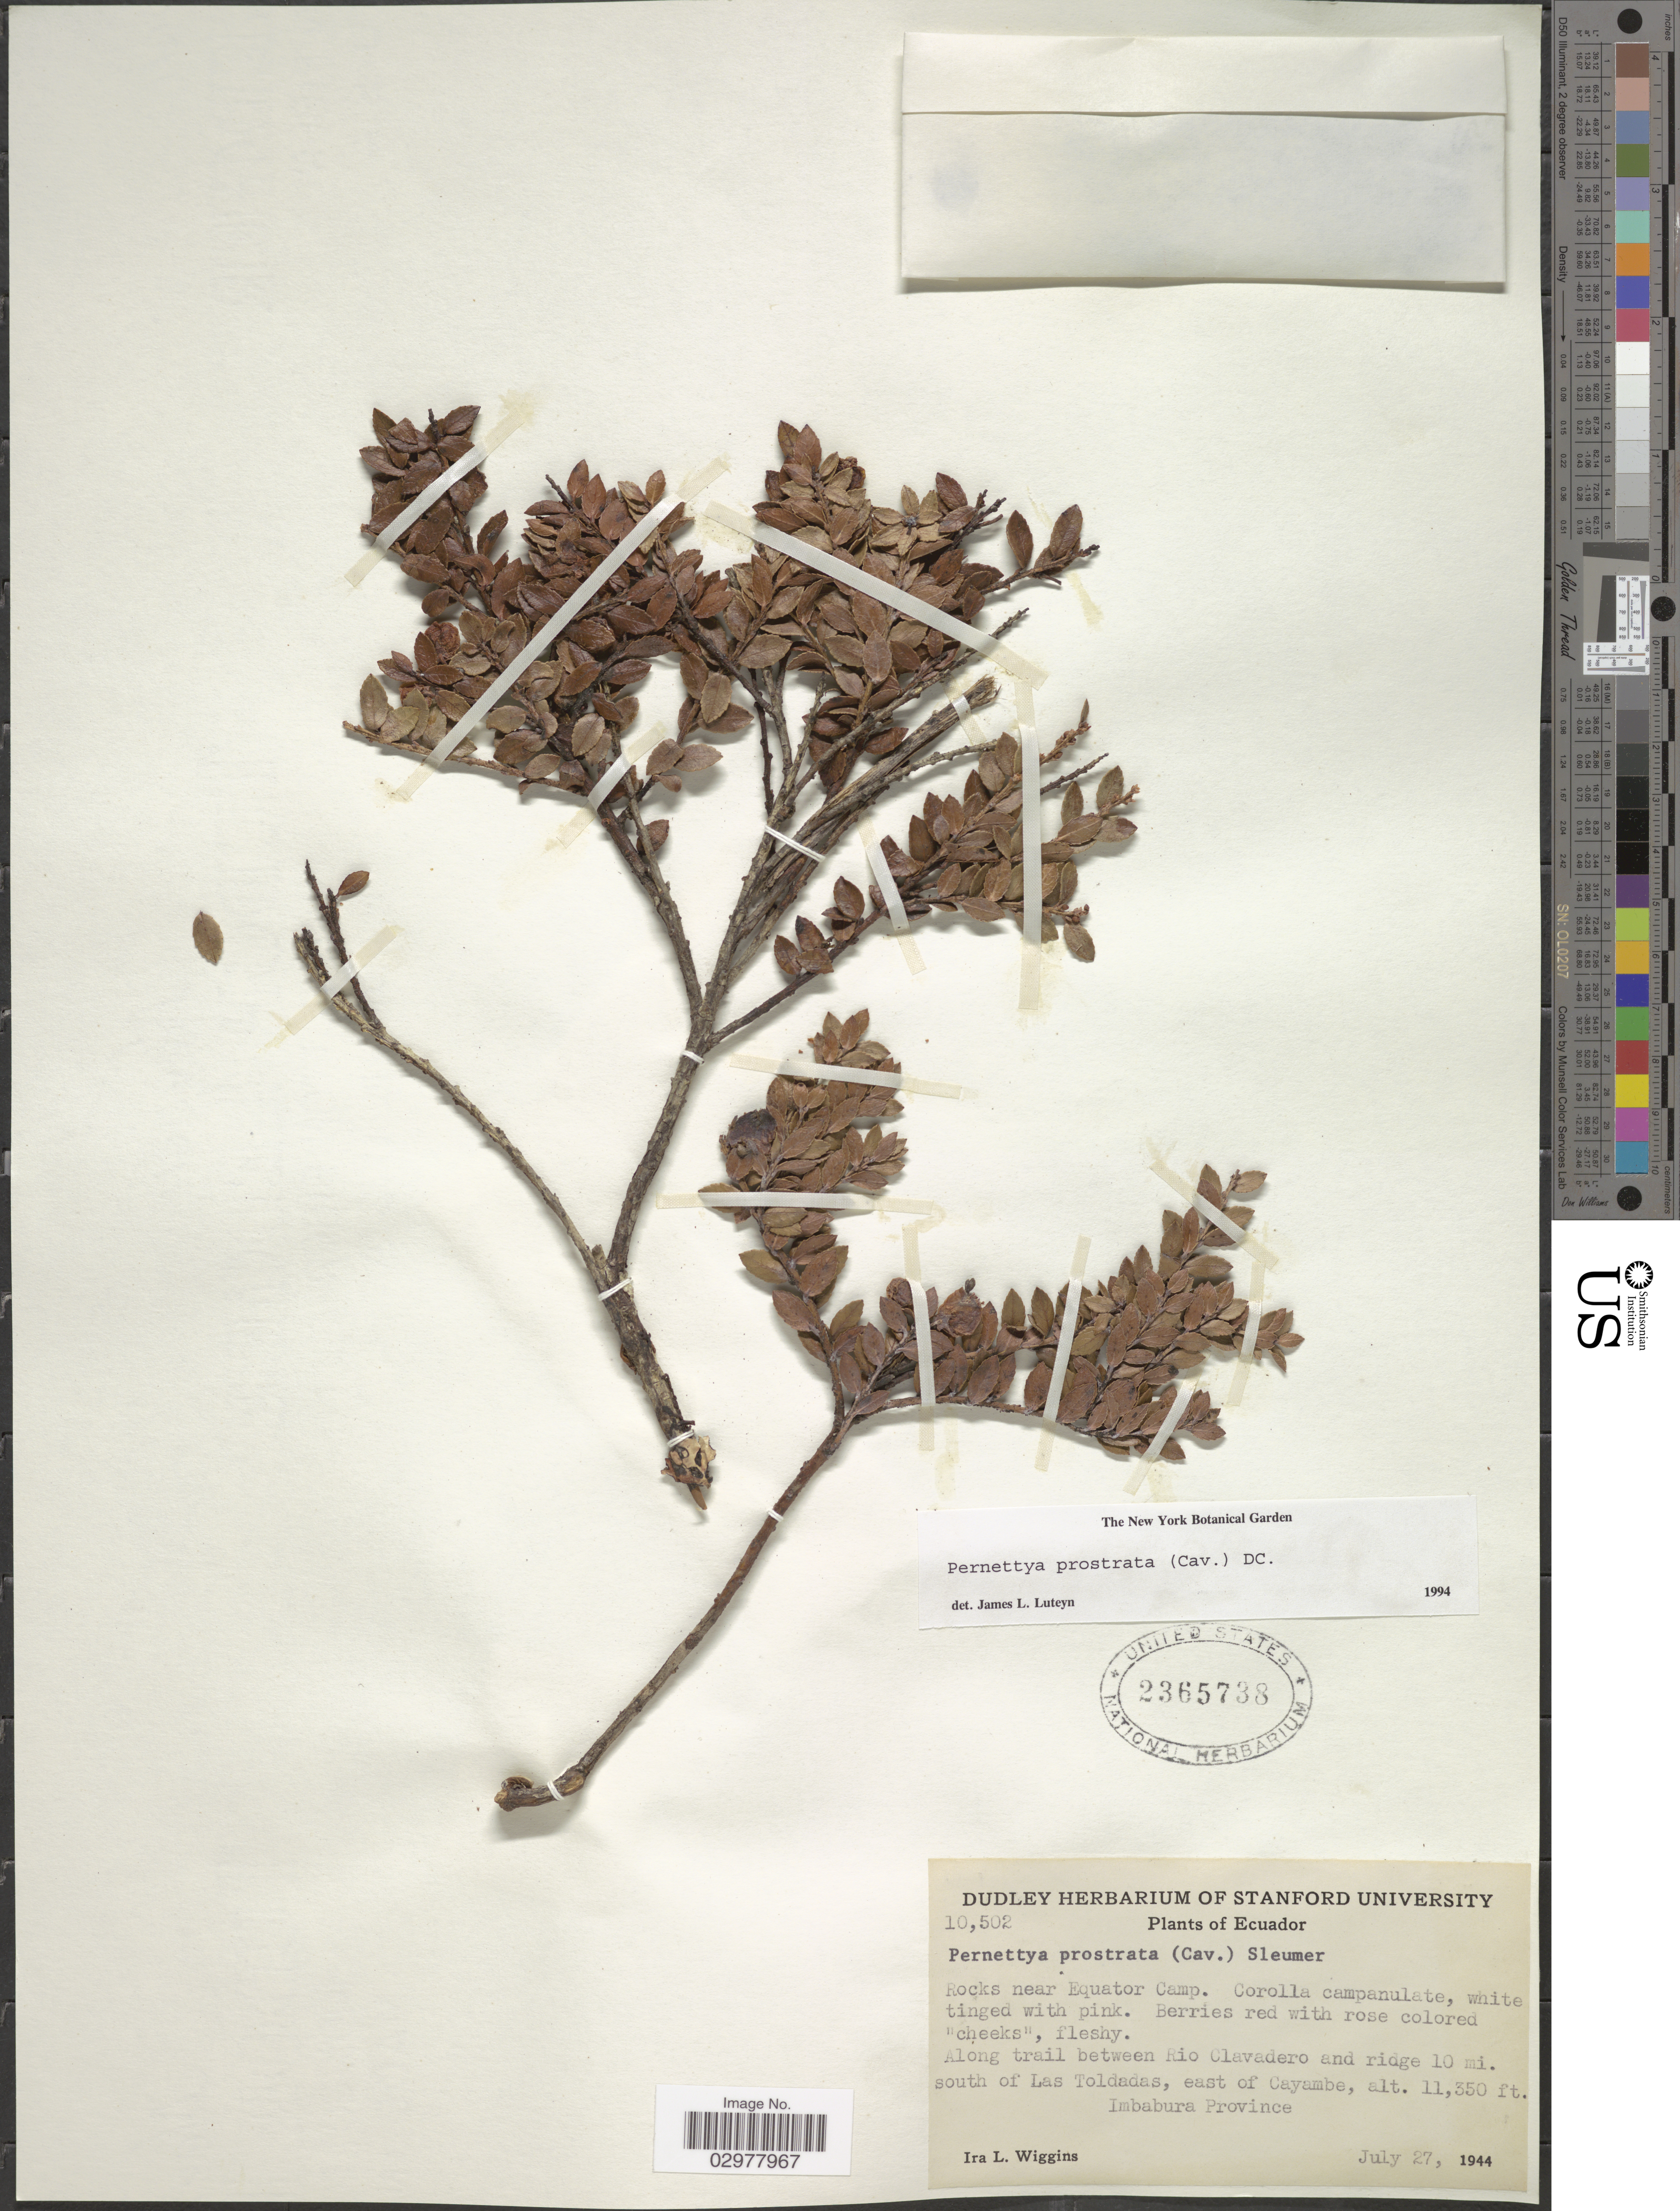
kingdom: Plantae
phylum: Tracheophyta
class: Magnoliopsida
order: Ericales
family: Ericaceae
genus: Pernettya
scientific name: Pernettya prostrata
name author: (Cav.) DC.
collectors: I. L. Wiggins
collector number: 10502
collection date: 1944-07-27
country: Ecuador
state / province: Imbabura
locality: Along trail between Rio Clavadero and ridge 10 mi. south of Las Toldadas, east of Cayambe.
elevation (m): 3459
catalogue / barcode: US 2365738